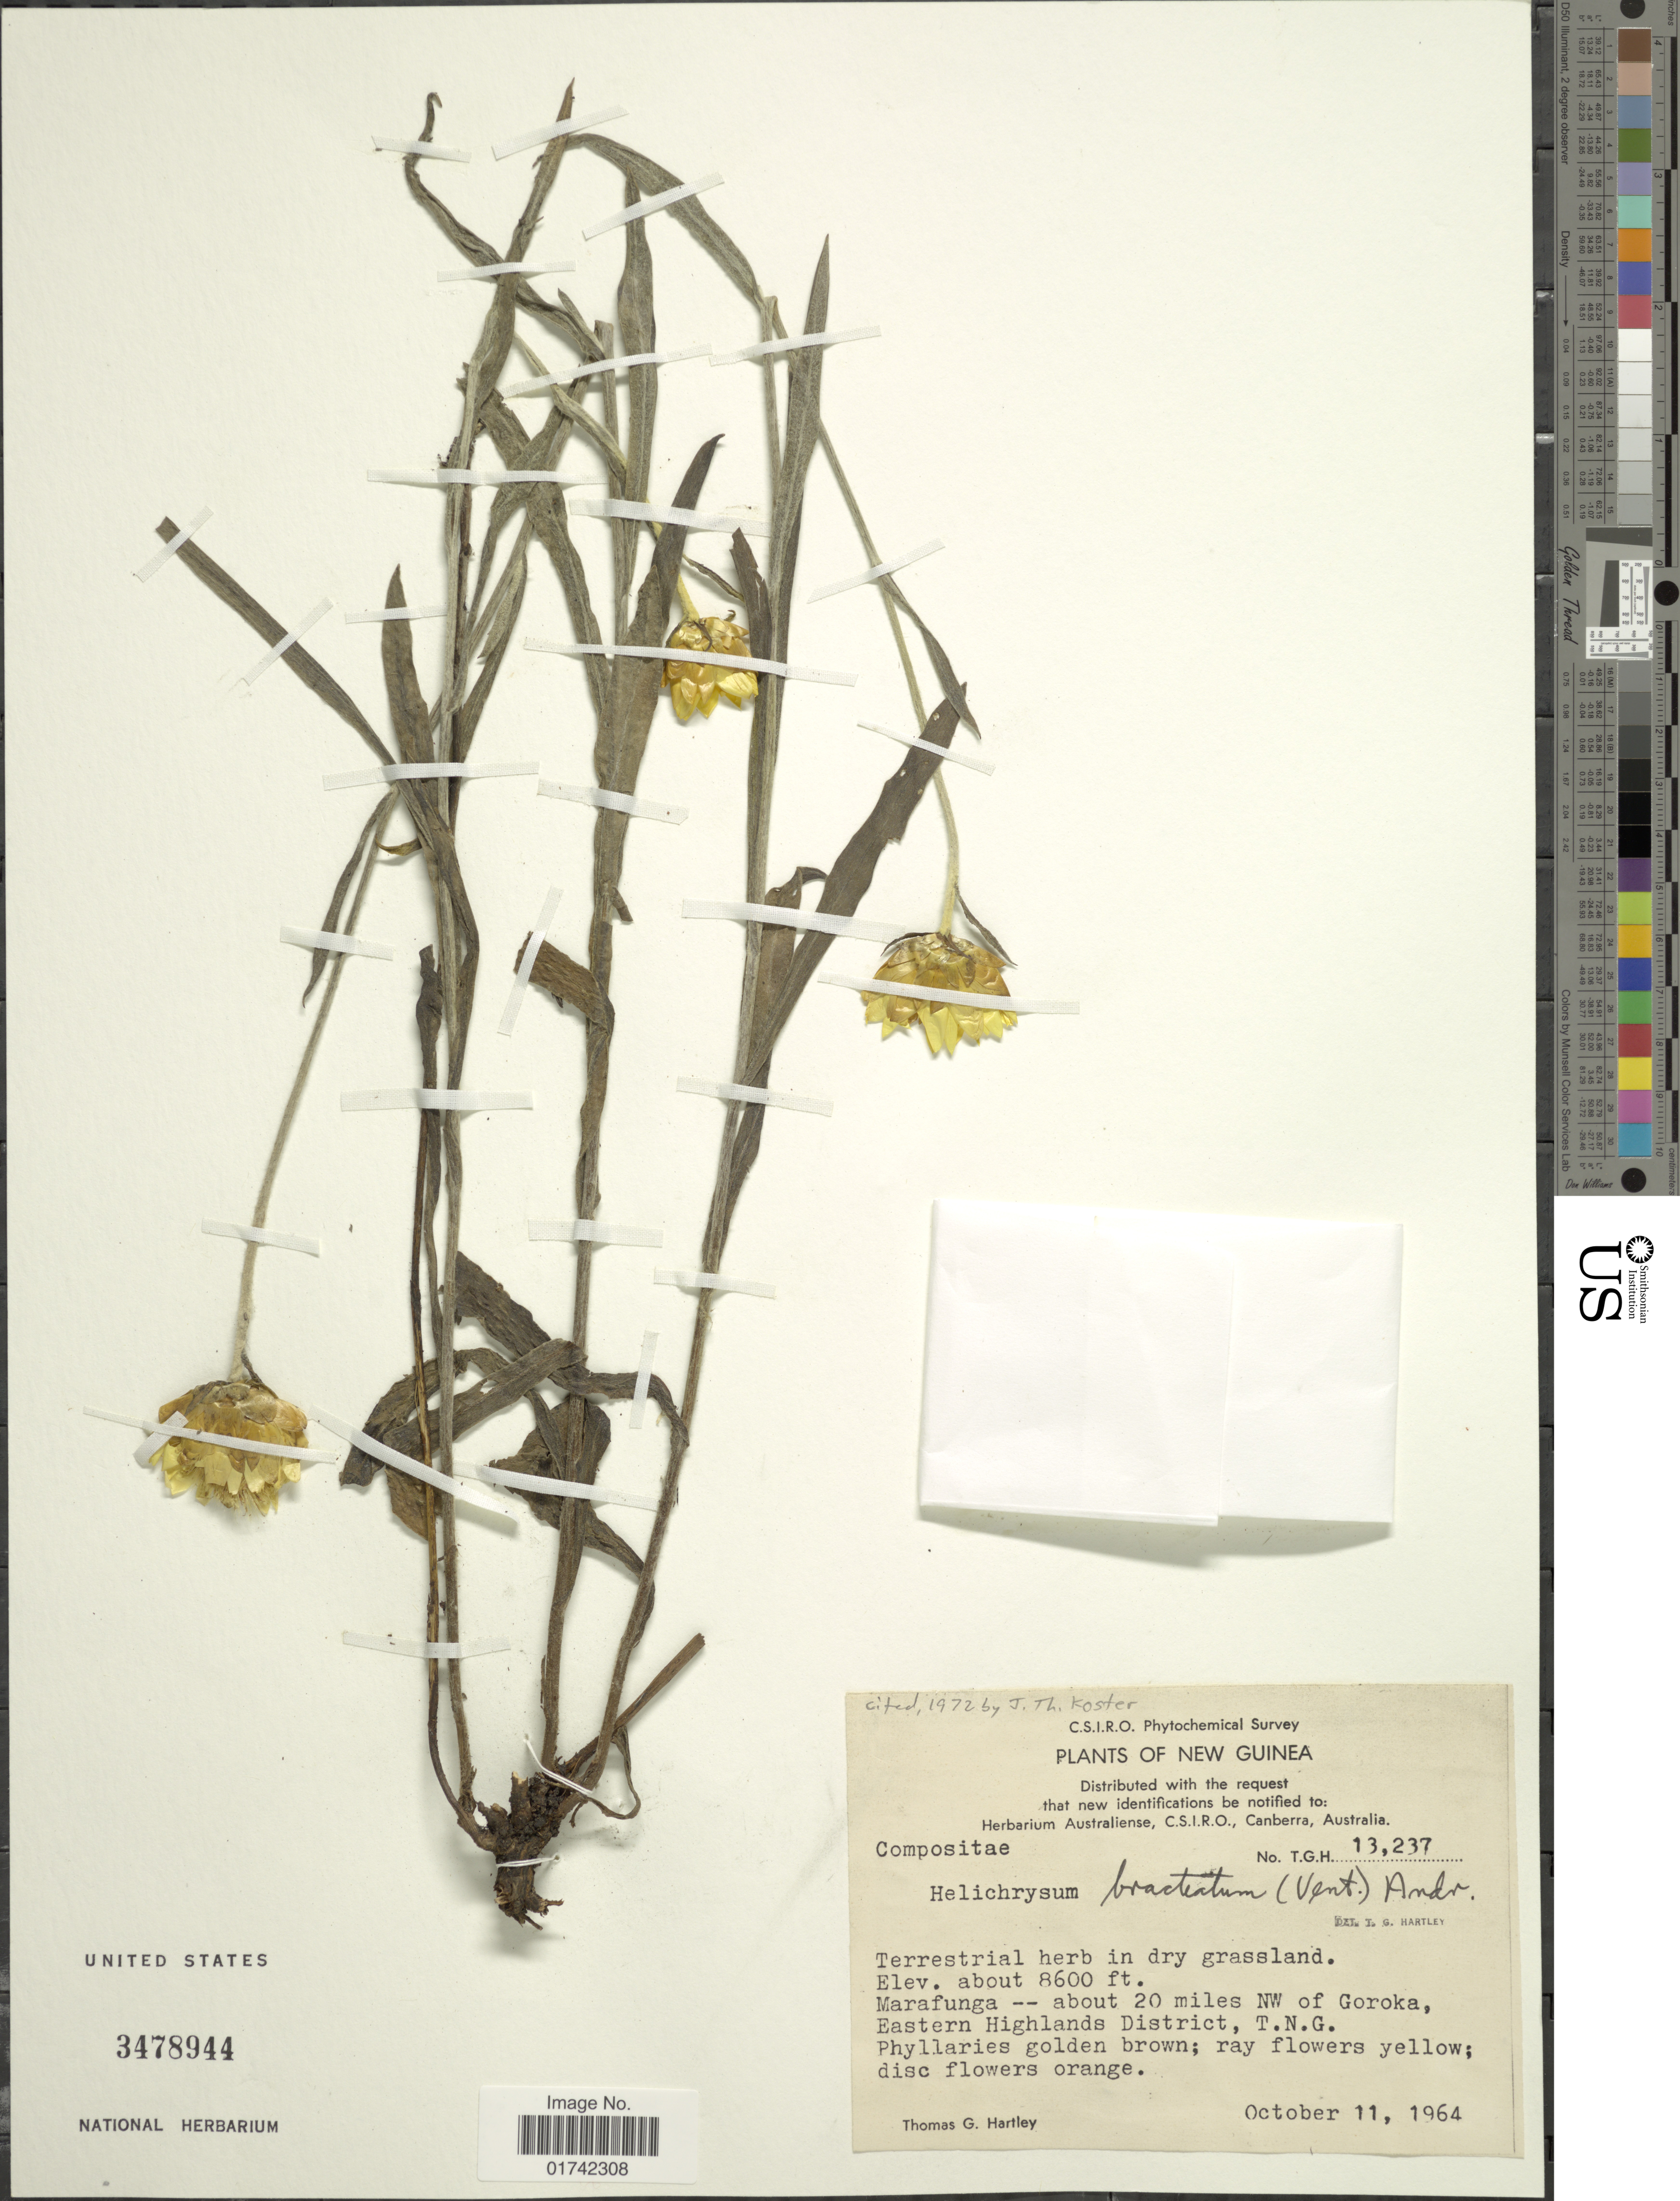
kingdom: Plantae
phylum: Tracheophyta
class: Magnoliopsida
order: Asterales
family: Asteraceae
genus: Helichrysum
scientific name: Helichrysum bracteatum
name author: (Vent.) Haw.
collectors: T. G. Hartley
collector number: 13237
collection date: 1964-10-11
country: Papua New Guinea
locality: New Guinea, Marafunga, about 20 miles NW of Goroka, Eastern Highlands District, T. N. G.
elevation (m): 2621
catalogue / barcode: US 3478944